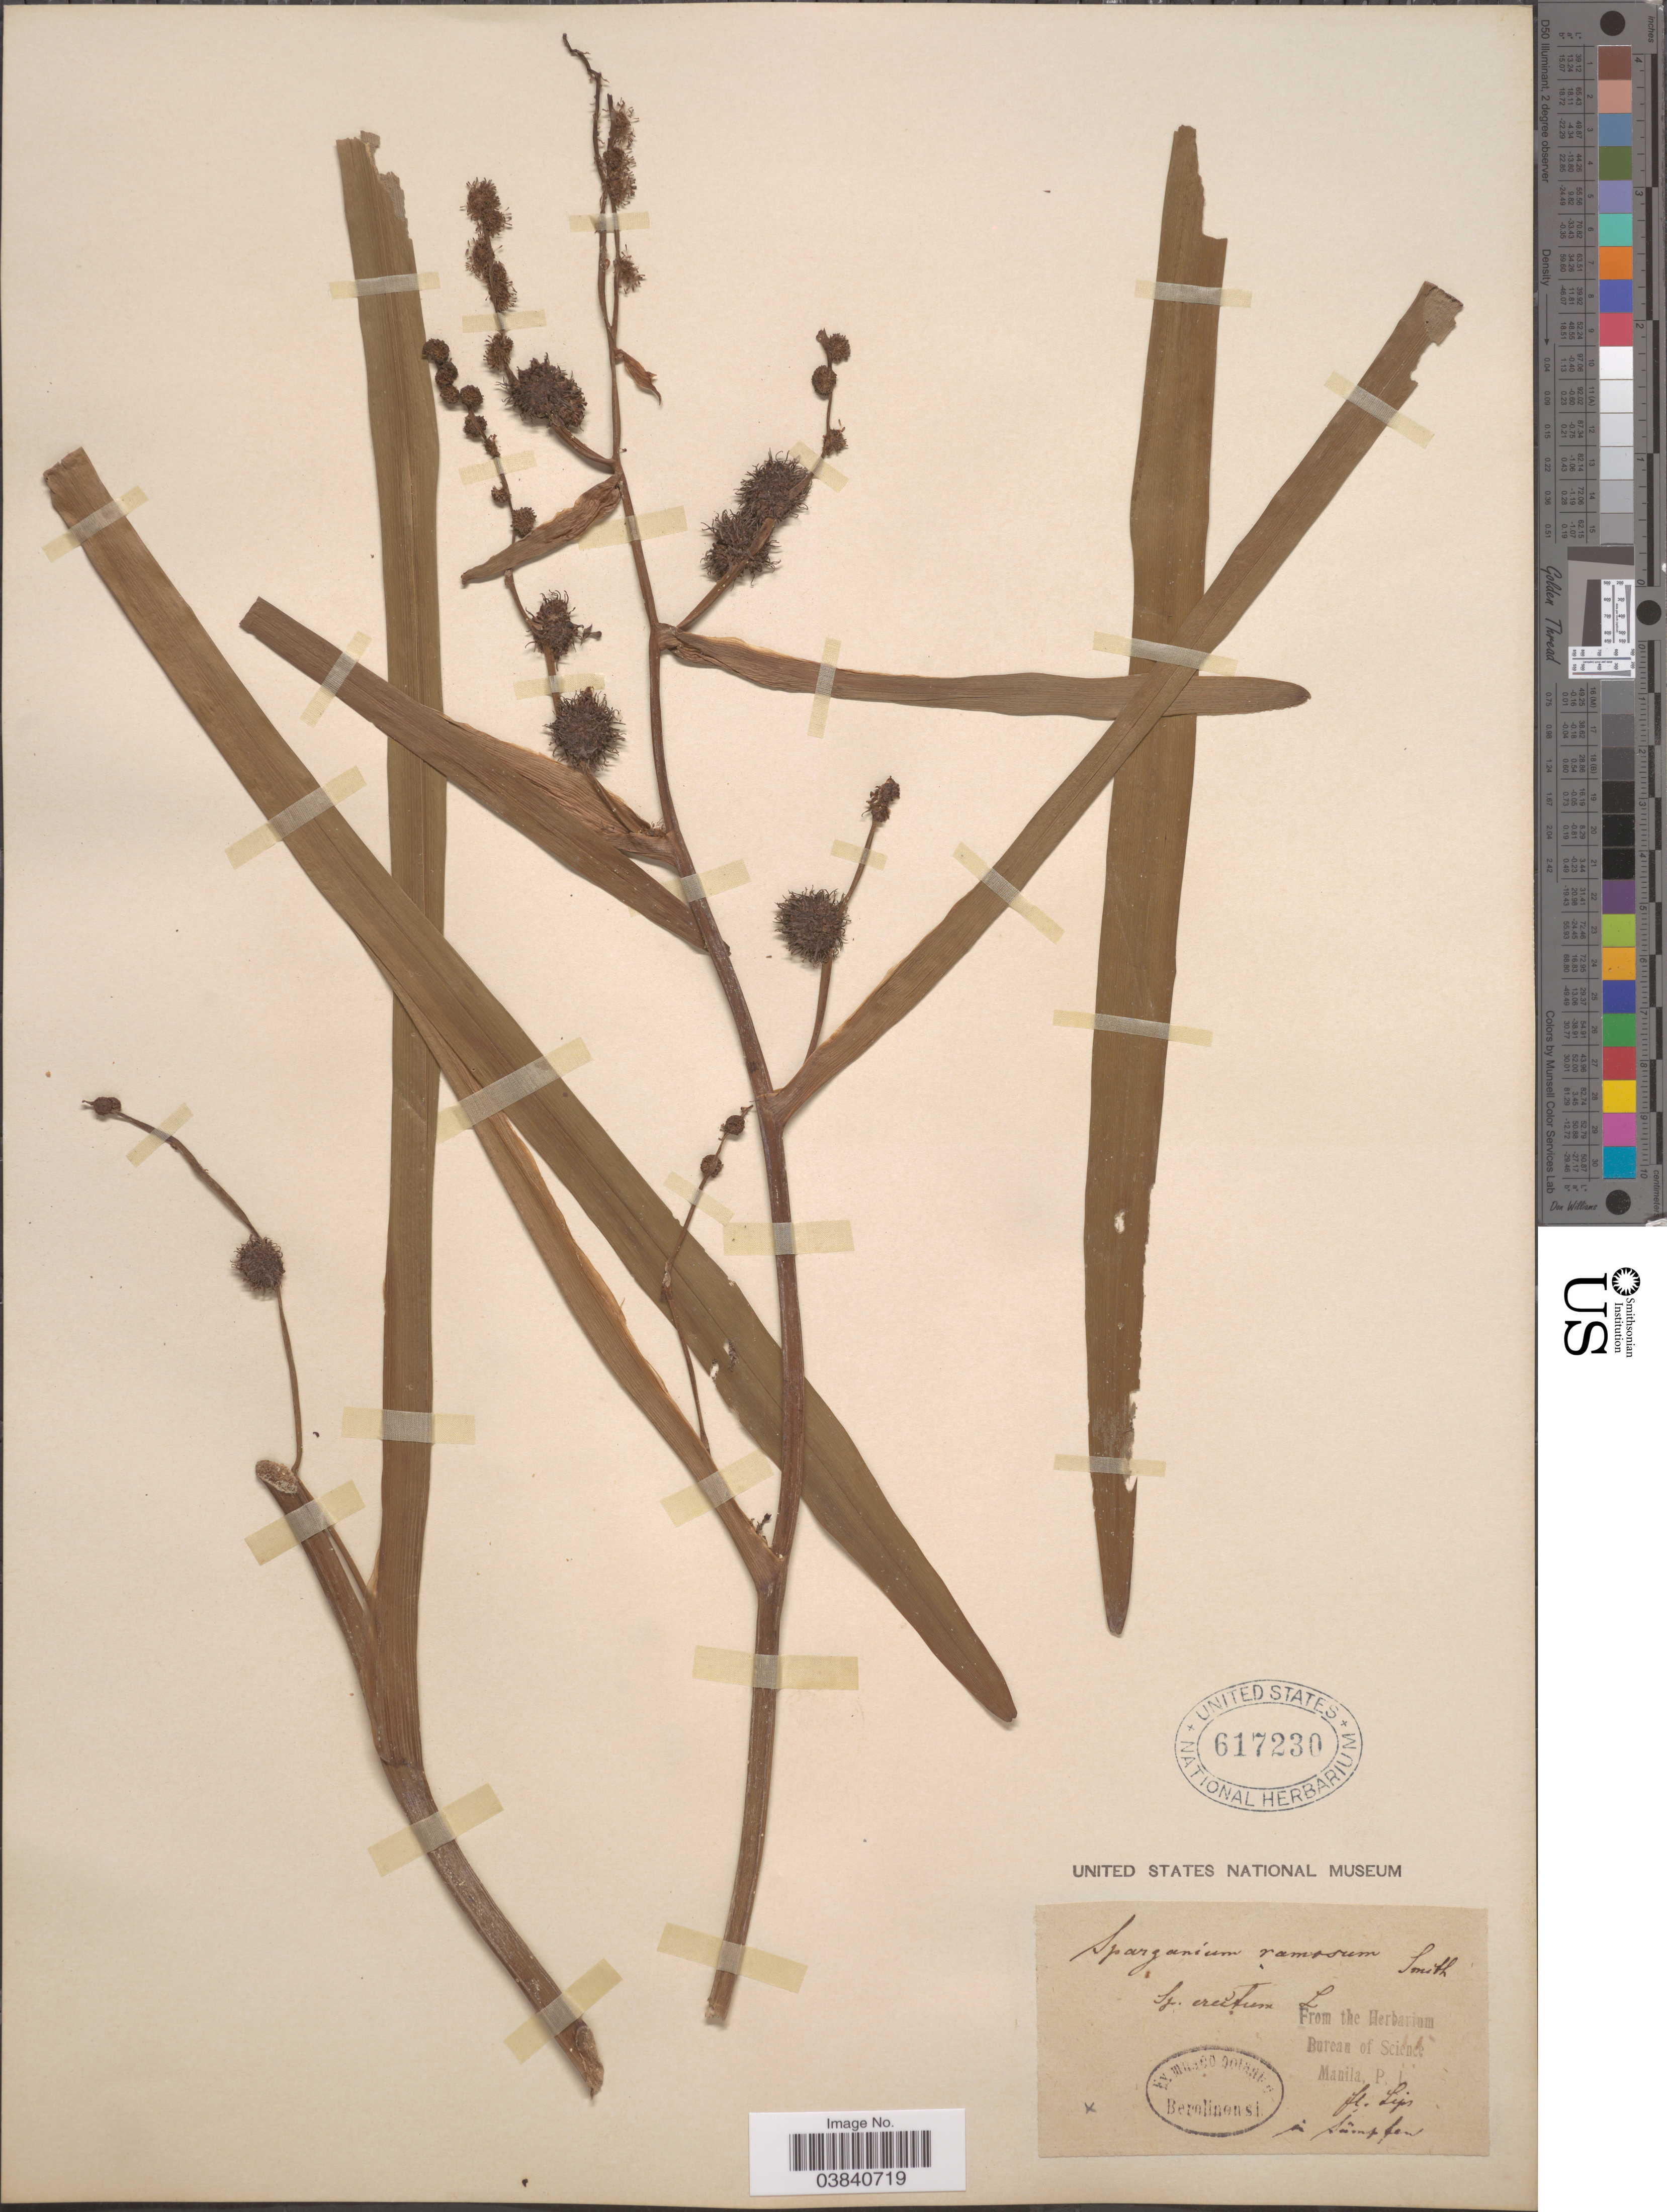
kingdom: Plantae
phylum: Tracheophyta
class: Liliopsida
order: Poales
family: Typhaceae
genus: Sparganium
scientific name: Sparganium ramosum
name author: Huds.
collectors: Ex herb. Bureau of Science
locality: Sips in Sümpfen. [interpreted]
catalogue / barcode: US 617230